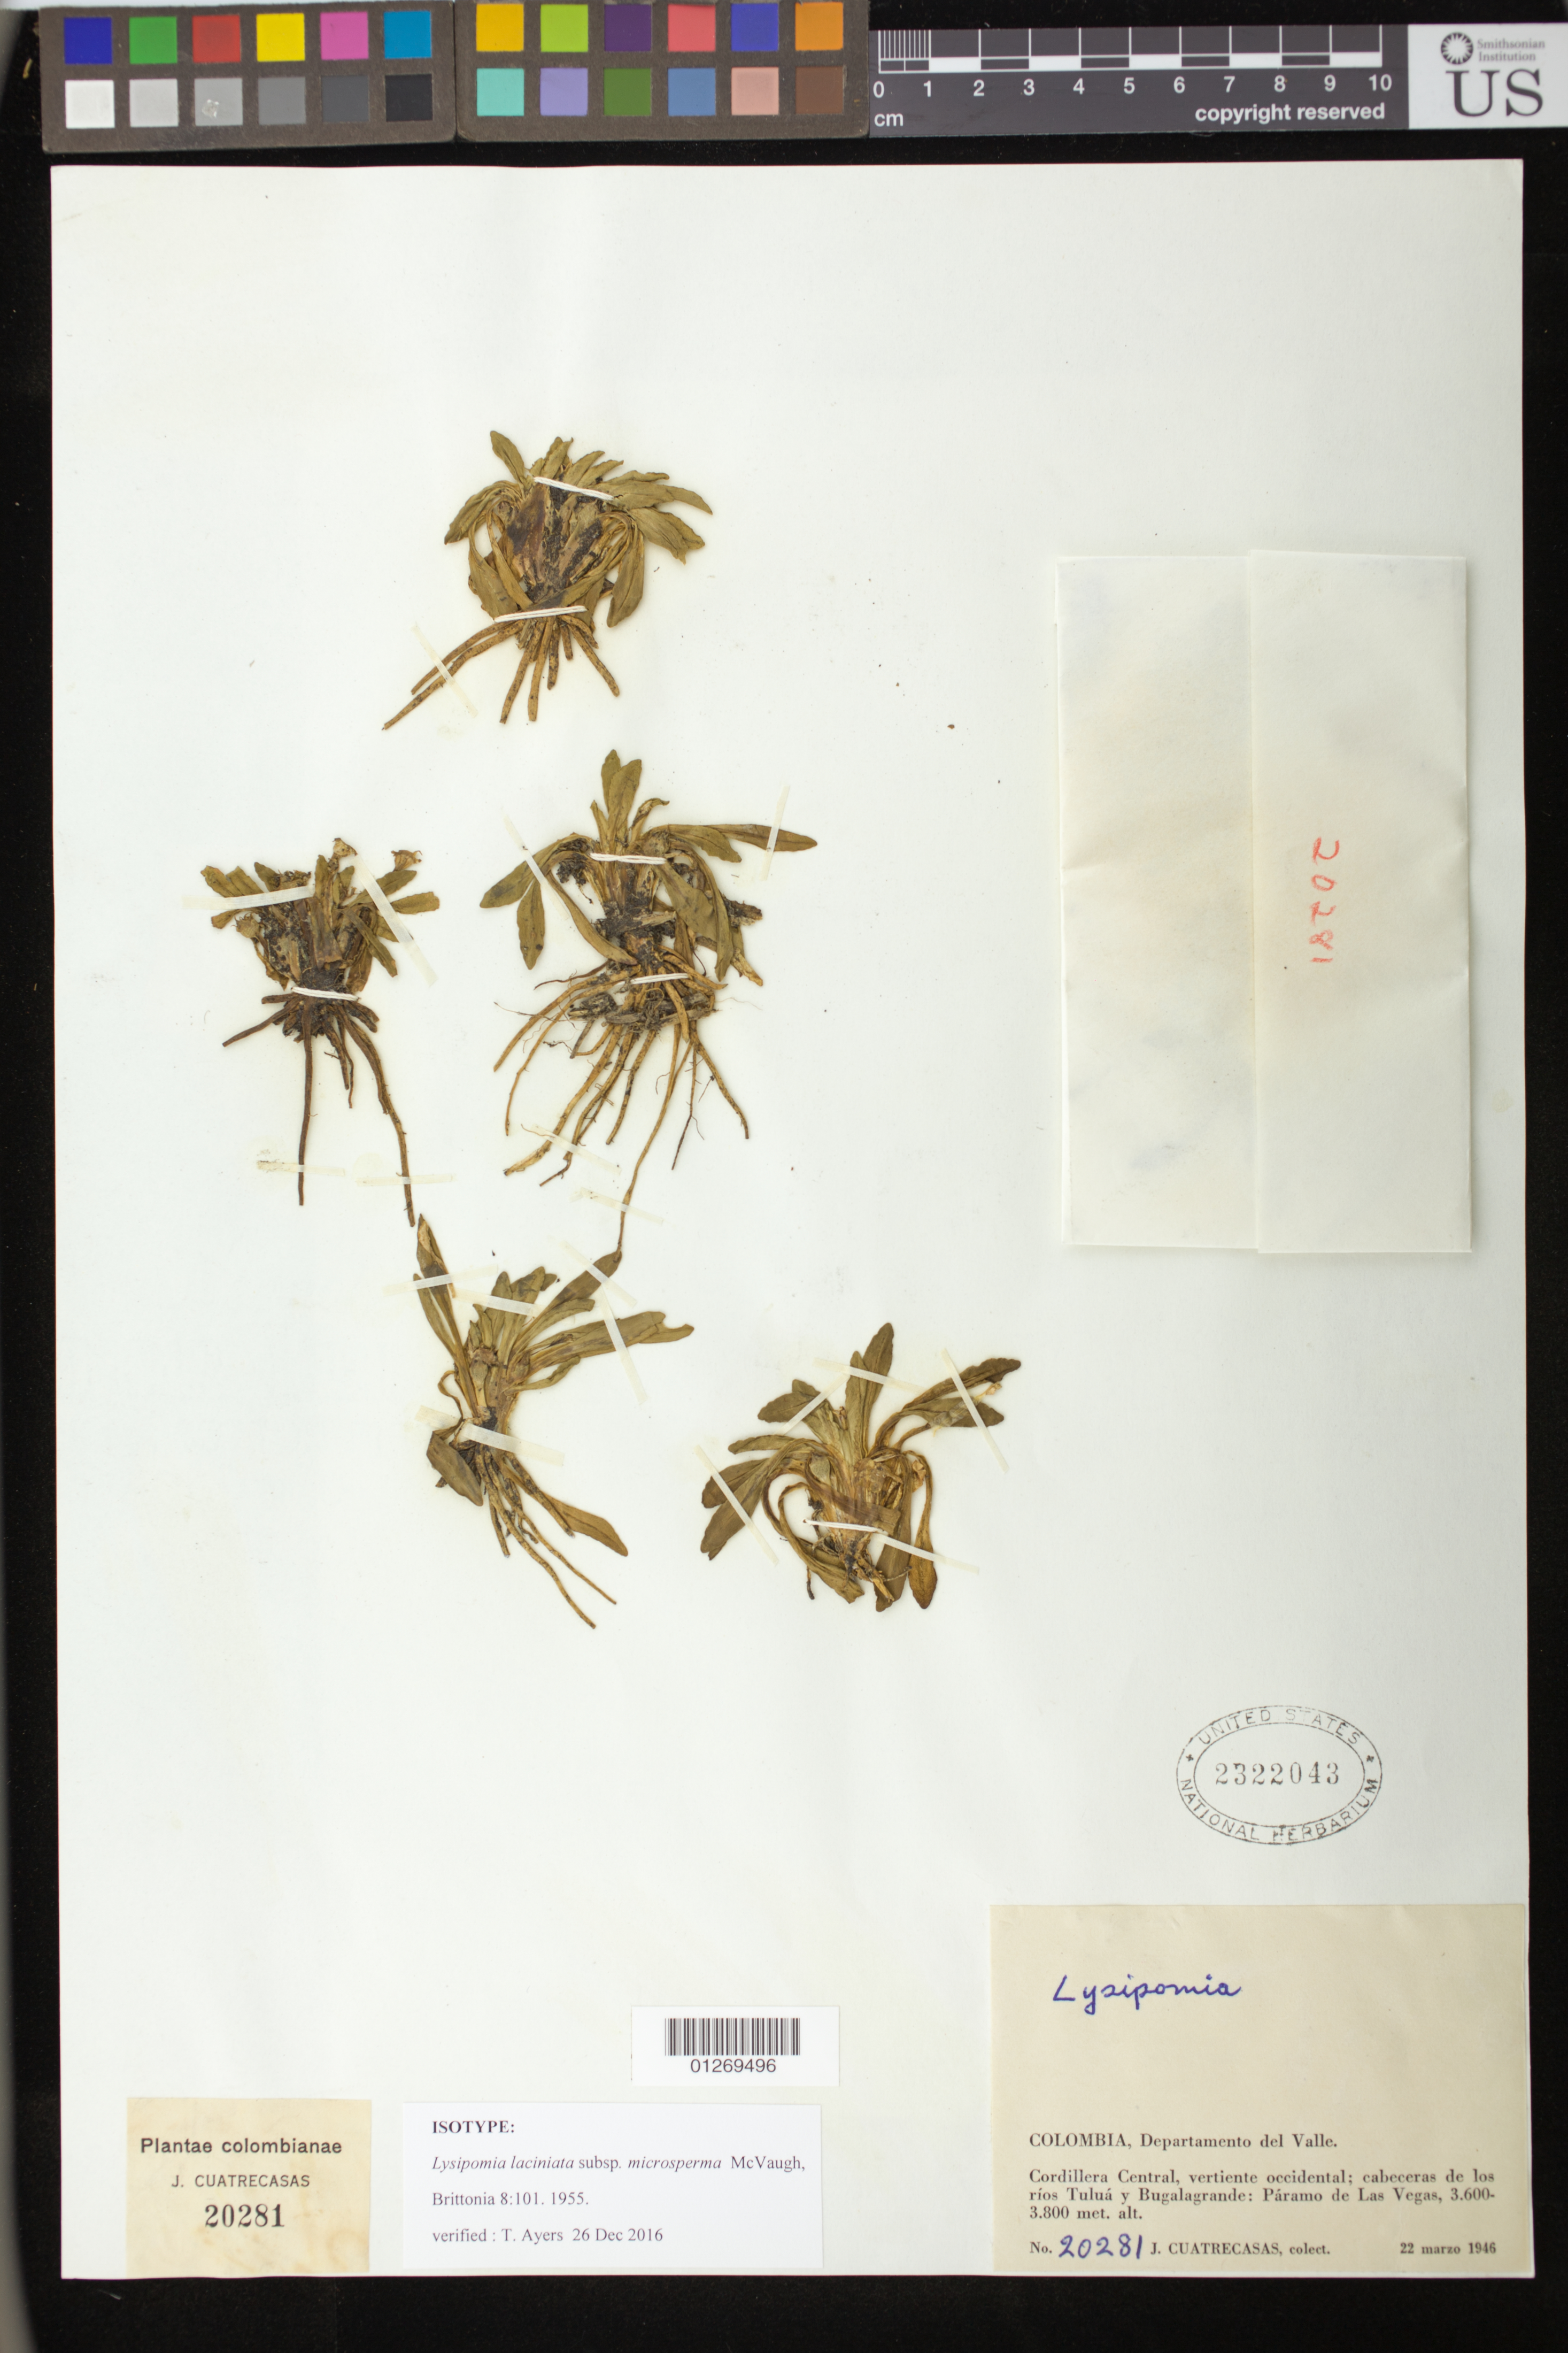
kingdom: Plantae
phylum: Tracheophyta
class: Magnoliopsida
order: Asterales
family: Campanulaceae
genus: Lysipomia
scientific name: Lysipomia laciniata subsp. microsperma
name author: McVaugh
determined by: Ayers, Tina J.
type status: Isotype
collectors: J. Cuatrecasas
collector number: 20281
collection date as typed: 22 Mar 1946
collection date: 1946-03-22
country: Colombia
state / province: Valle del Cauca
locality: Departamento del Valle. Cordillera Central, vertiente occidental; cabeceras de los ríos Tuluá y Bugalagrande: Páramo de Las Vegas.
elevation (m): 3600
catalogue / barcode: US 2322043